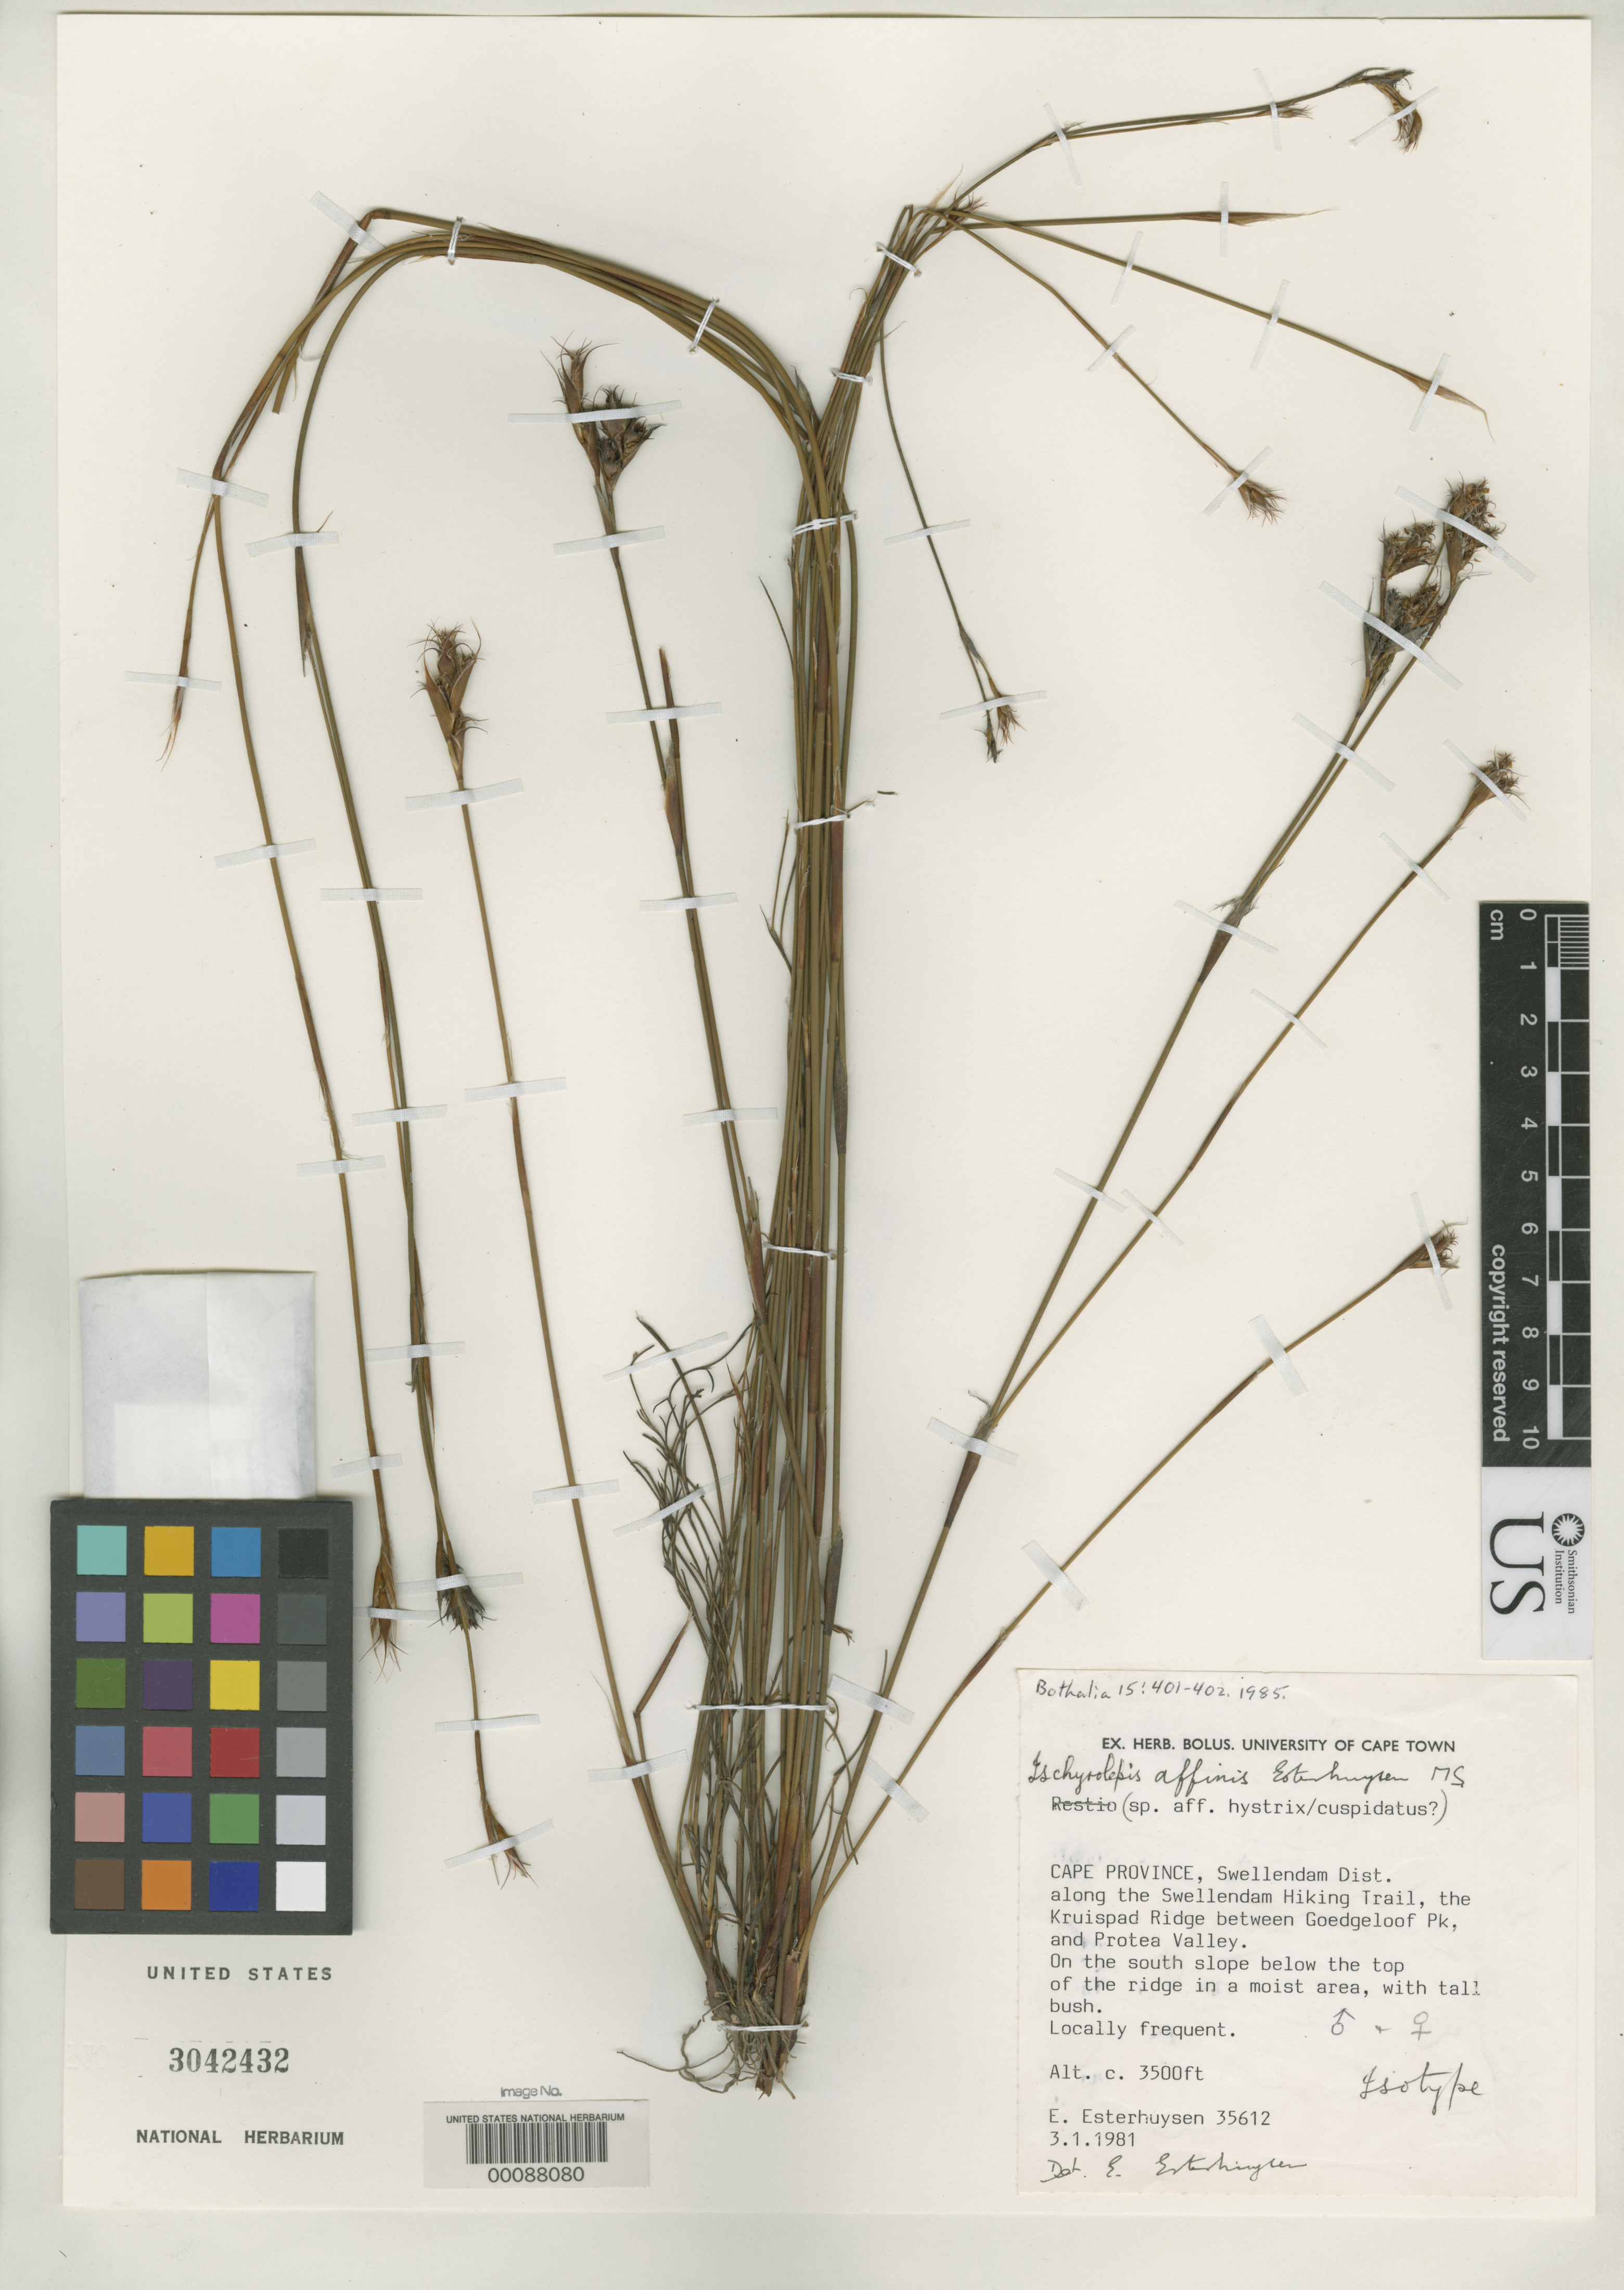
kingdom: Plantae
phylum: Tracheophyta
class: Liliopsida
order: Poales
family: Restionaceae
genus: Ischyrolepis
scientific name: Ischyrolepis affinis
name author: Esterh.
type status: Isotype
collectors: E. E. Esterhuysen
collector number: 35612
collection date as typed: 03 Jan 1981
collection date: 1981-01-03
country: South Africa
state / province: Western Cape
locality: Kruispad Ridge between Goedgeloof Peak and Protea Valley. v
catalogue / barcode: US 3042432